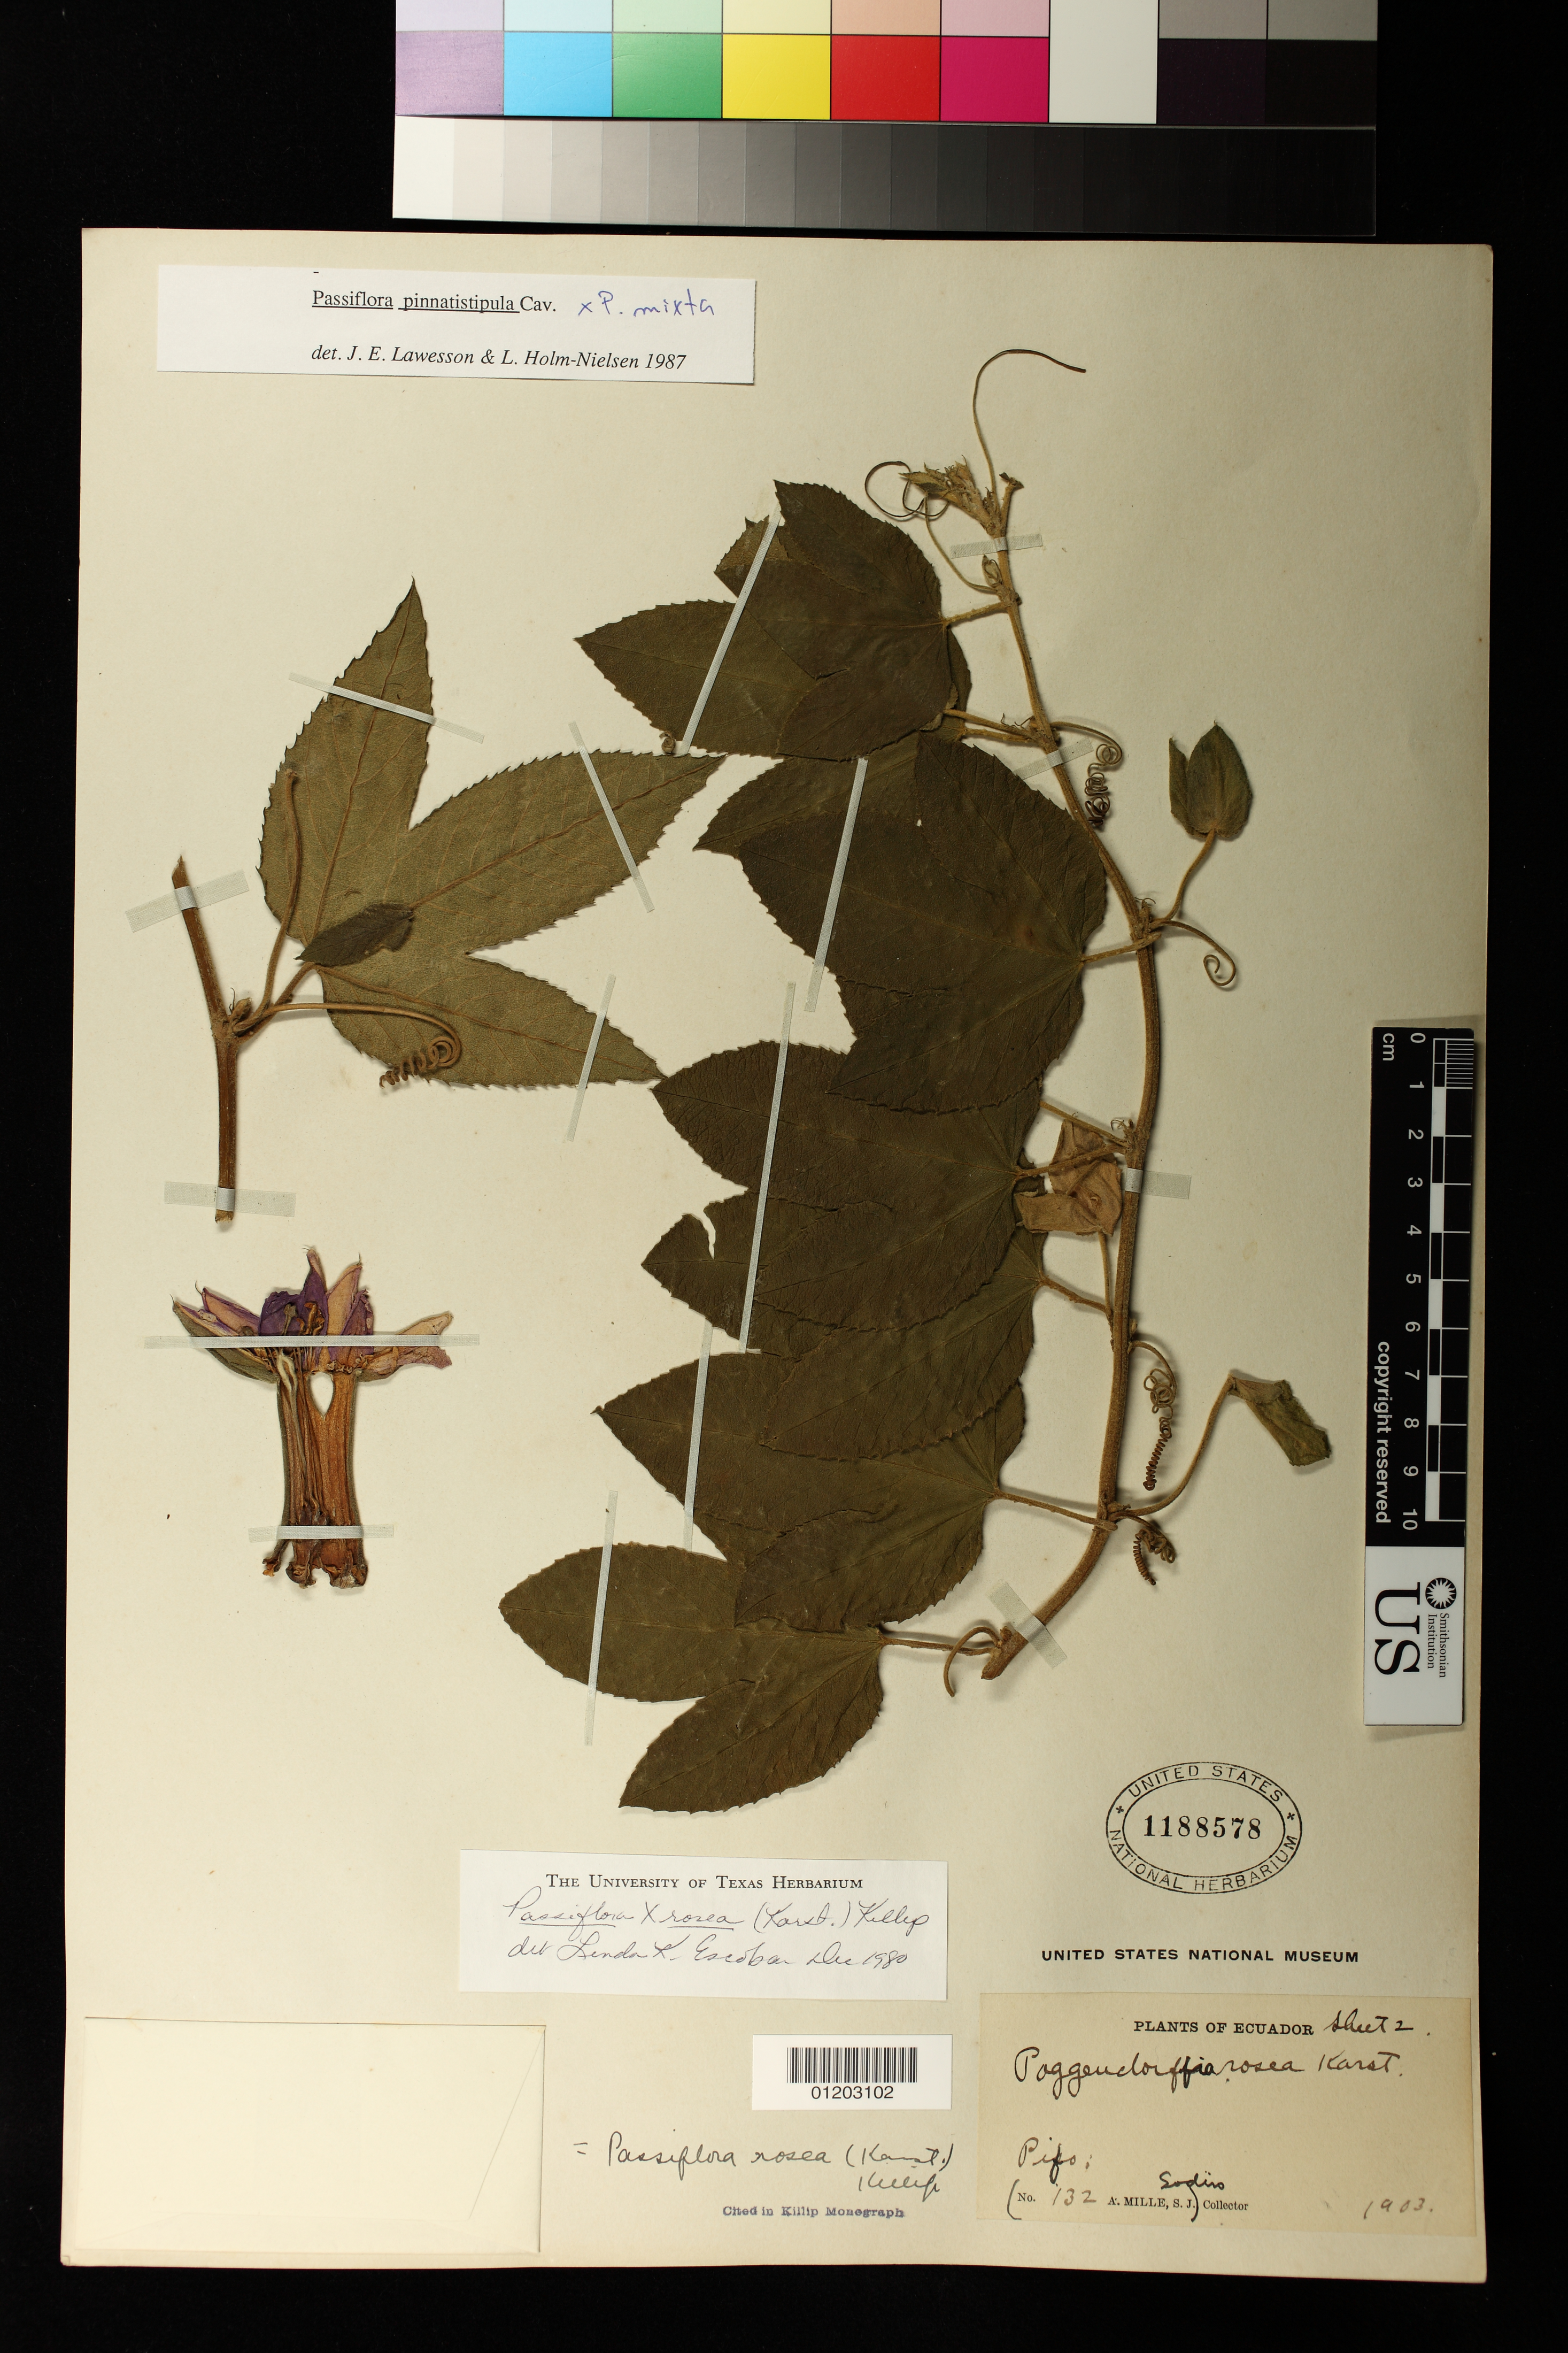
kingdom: Plantae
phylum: Tracheophyta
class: Magnoliopsida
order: Malpighiales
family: Passifloraceae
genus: Passiflora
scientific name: Passiflora x rosea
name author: (H. Karst.) Killip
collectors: A. Mille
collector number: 132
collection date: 1903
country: Ecuador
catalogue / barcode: US 1188578